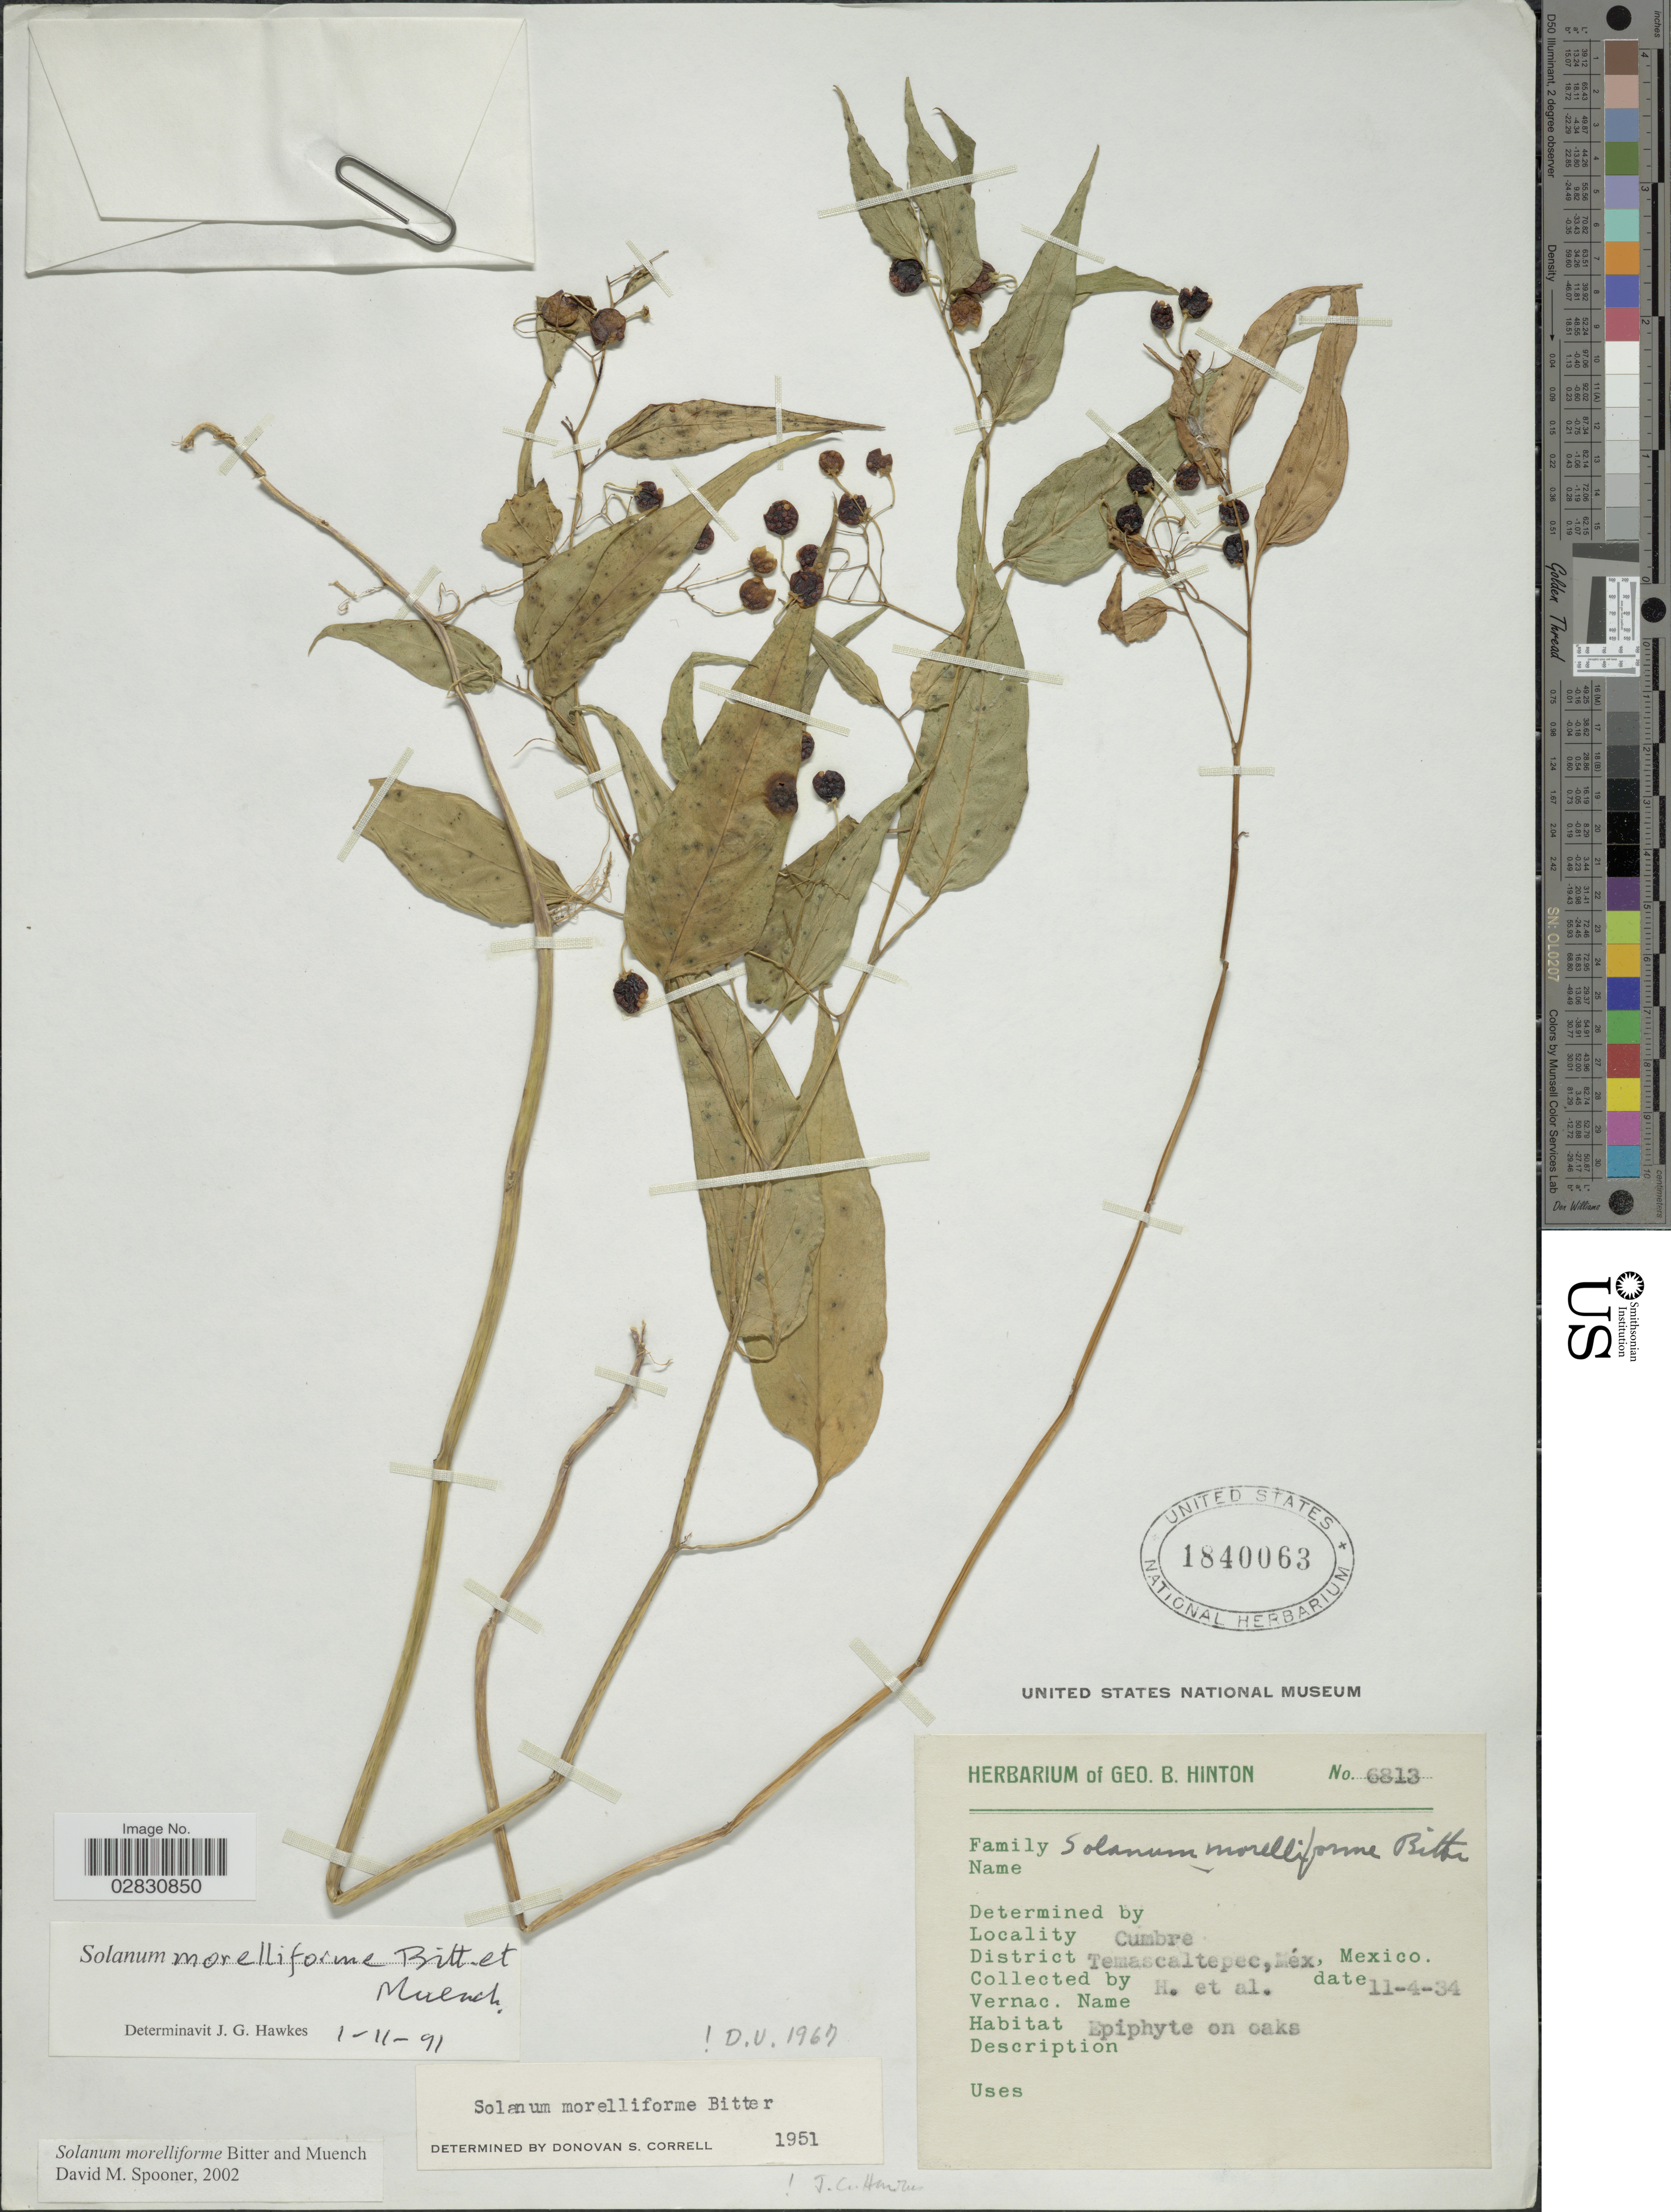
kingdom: Plantae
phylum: Tracheophyta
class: Magnoliopsida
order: Solanales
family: Solanaceae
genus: Solanum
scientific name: Solanum morelliforme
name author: Bitter & Munch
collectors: G. B. Hinton & et al.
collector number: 6813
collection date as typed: Transcribed d/m/y: 11/4/34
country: Mexico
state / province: México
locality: Cumbre, District Temascaltepec, Méx., Mexico.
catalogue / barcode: US 1840063